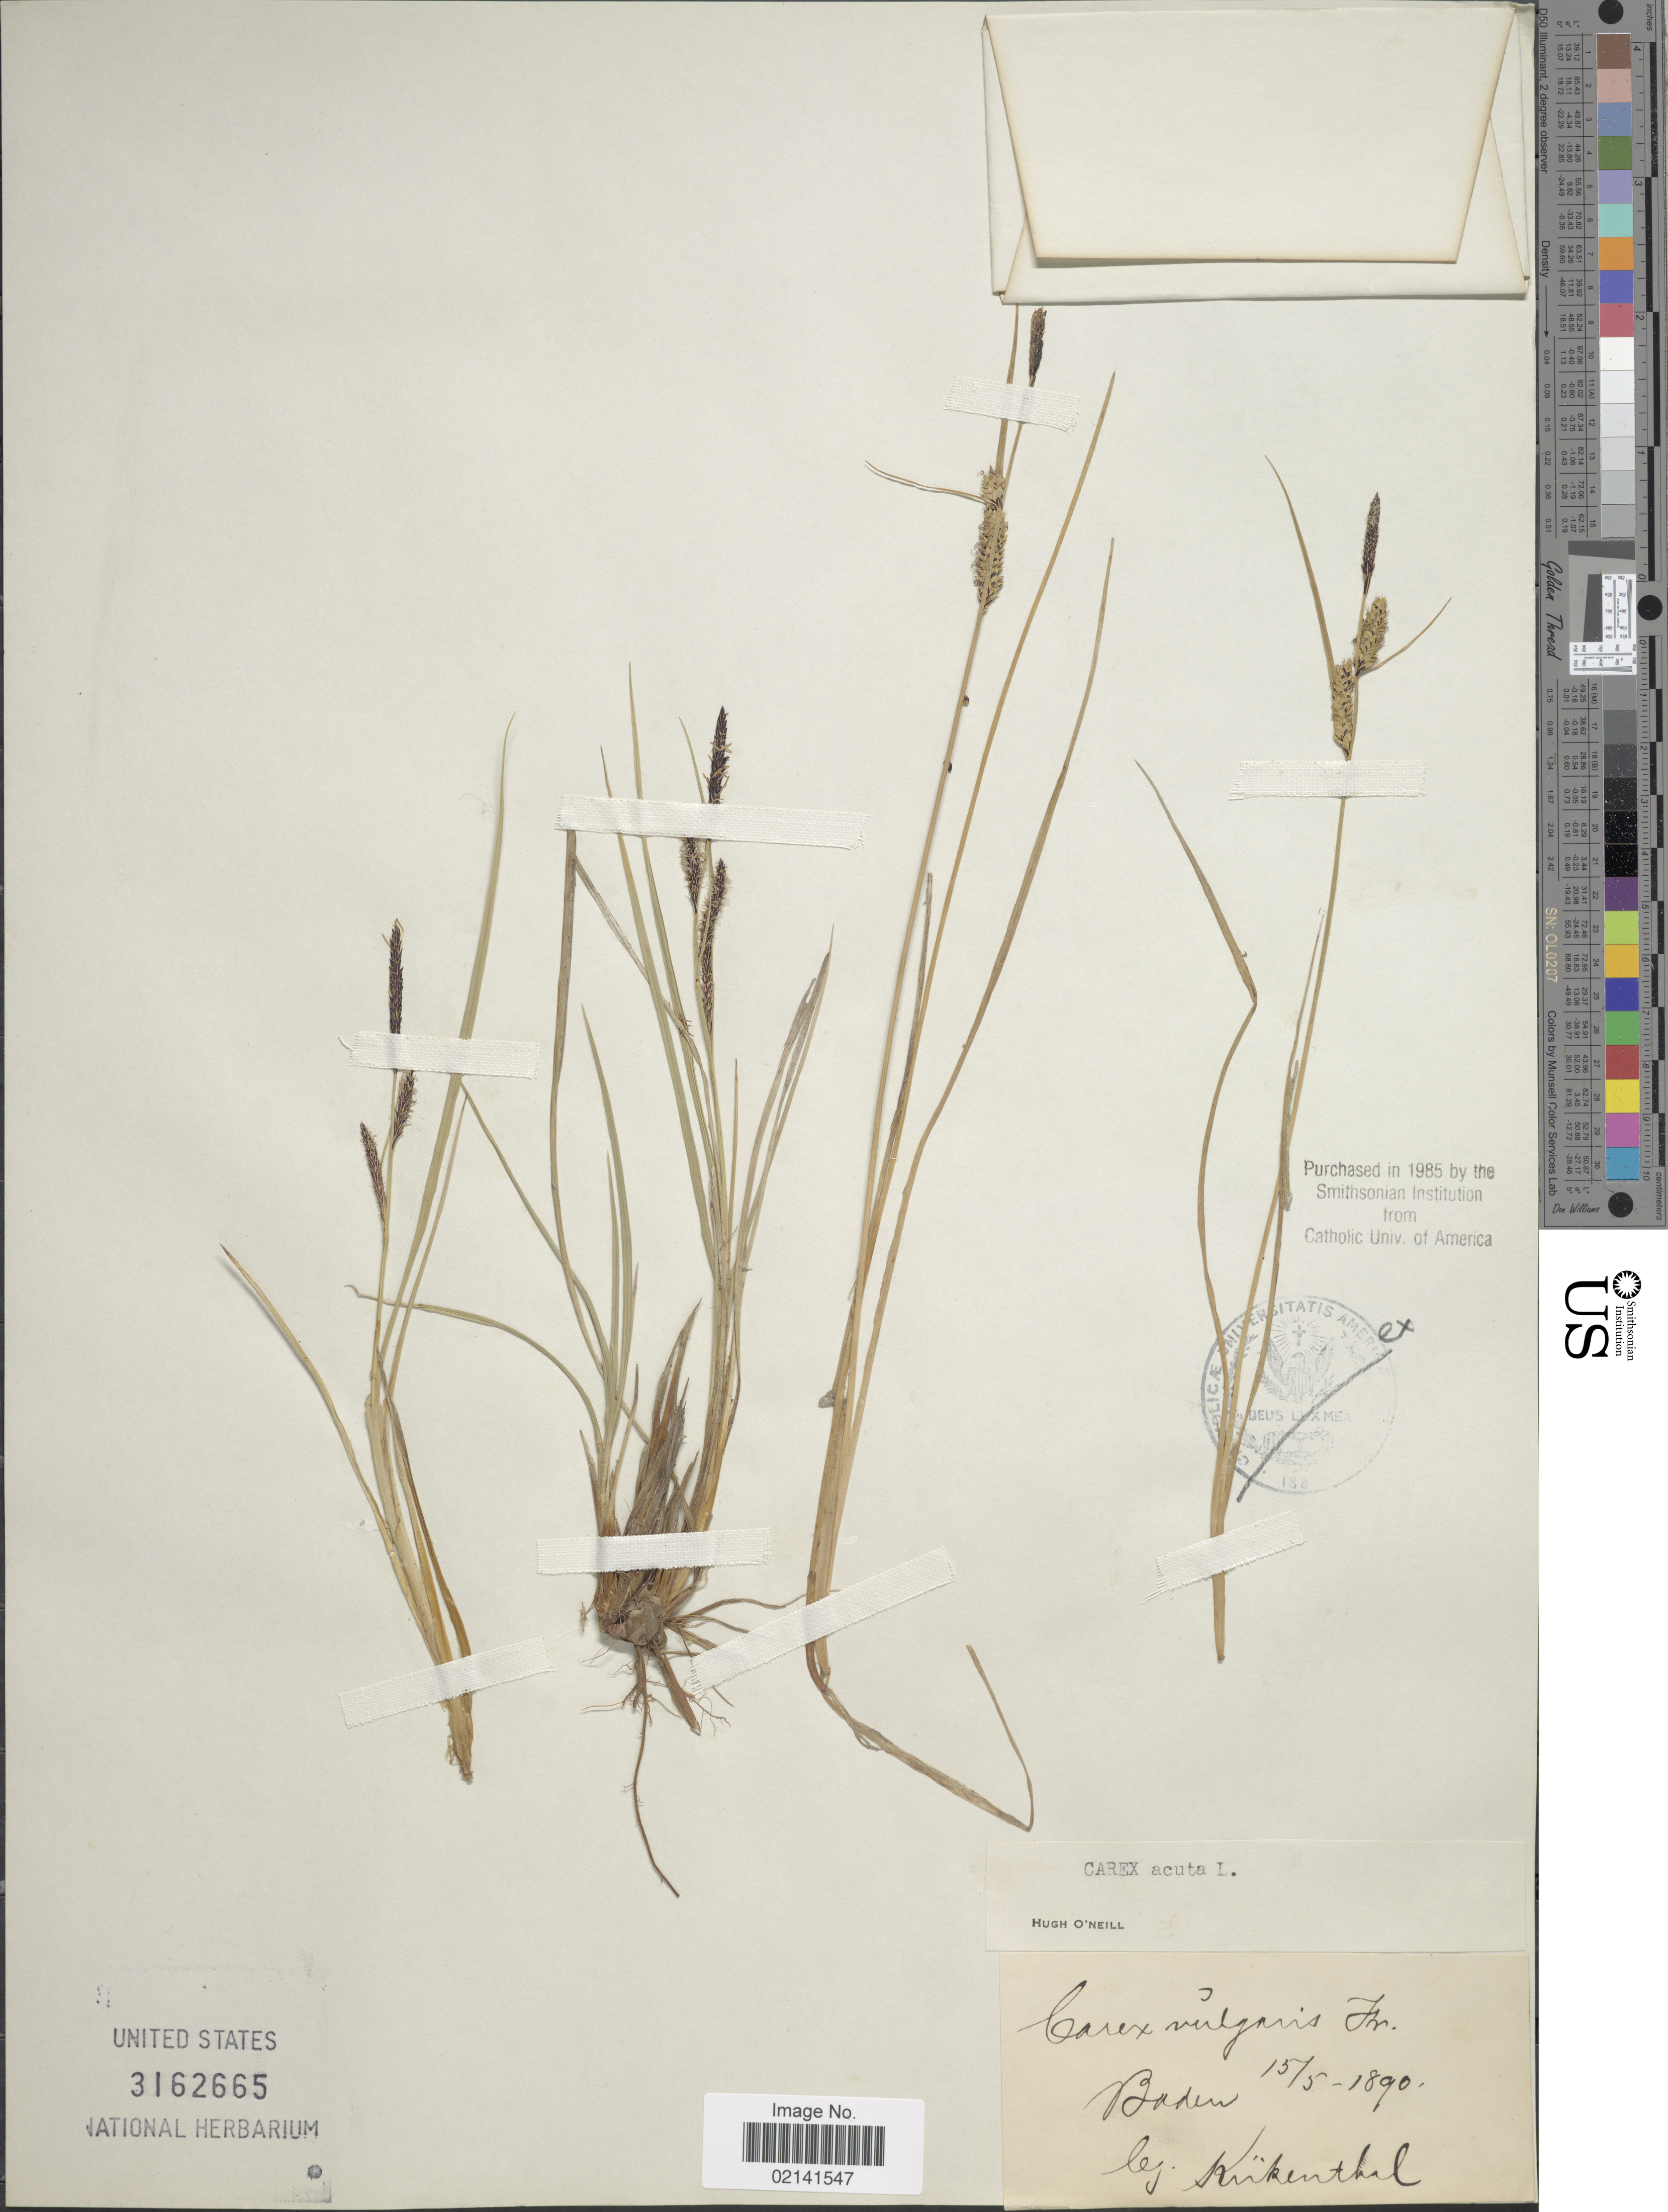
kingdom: Plantae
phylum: Tracheophyta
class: Liliopsida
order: Poales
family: Cyperaceae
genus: Carex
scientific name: Carex acuta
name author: L.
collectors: G. Kükenthal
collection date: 1890-05-15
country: Germany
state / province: Baden-Württemberg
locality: Baden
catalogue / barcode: US 3162665